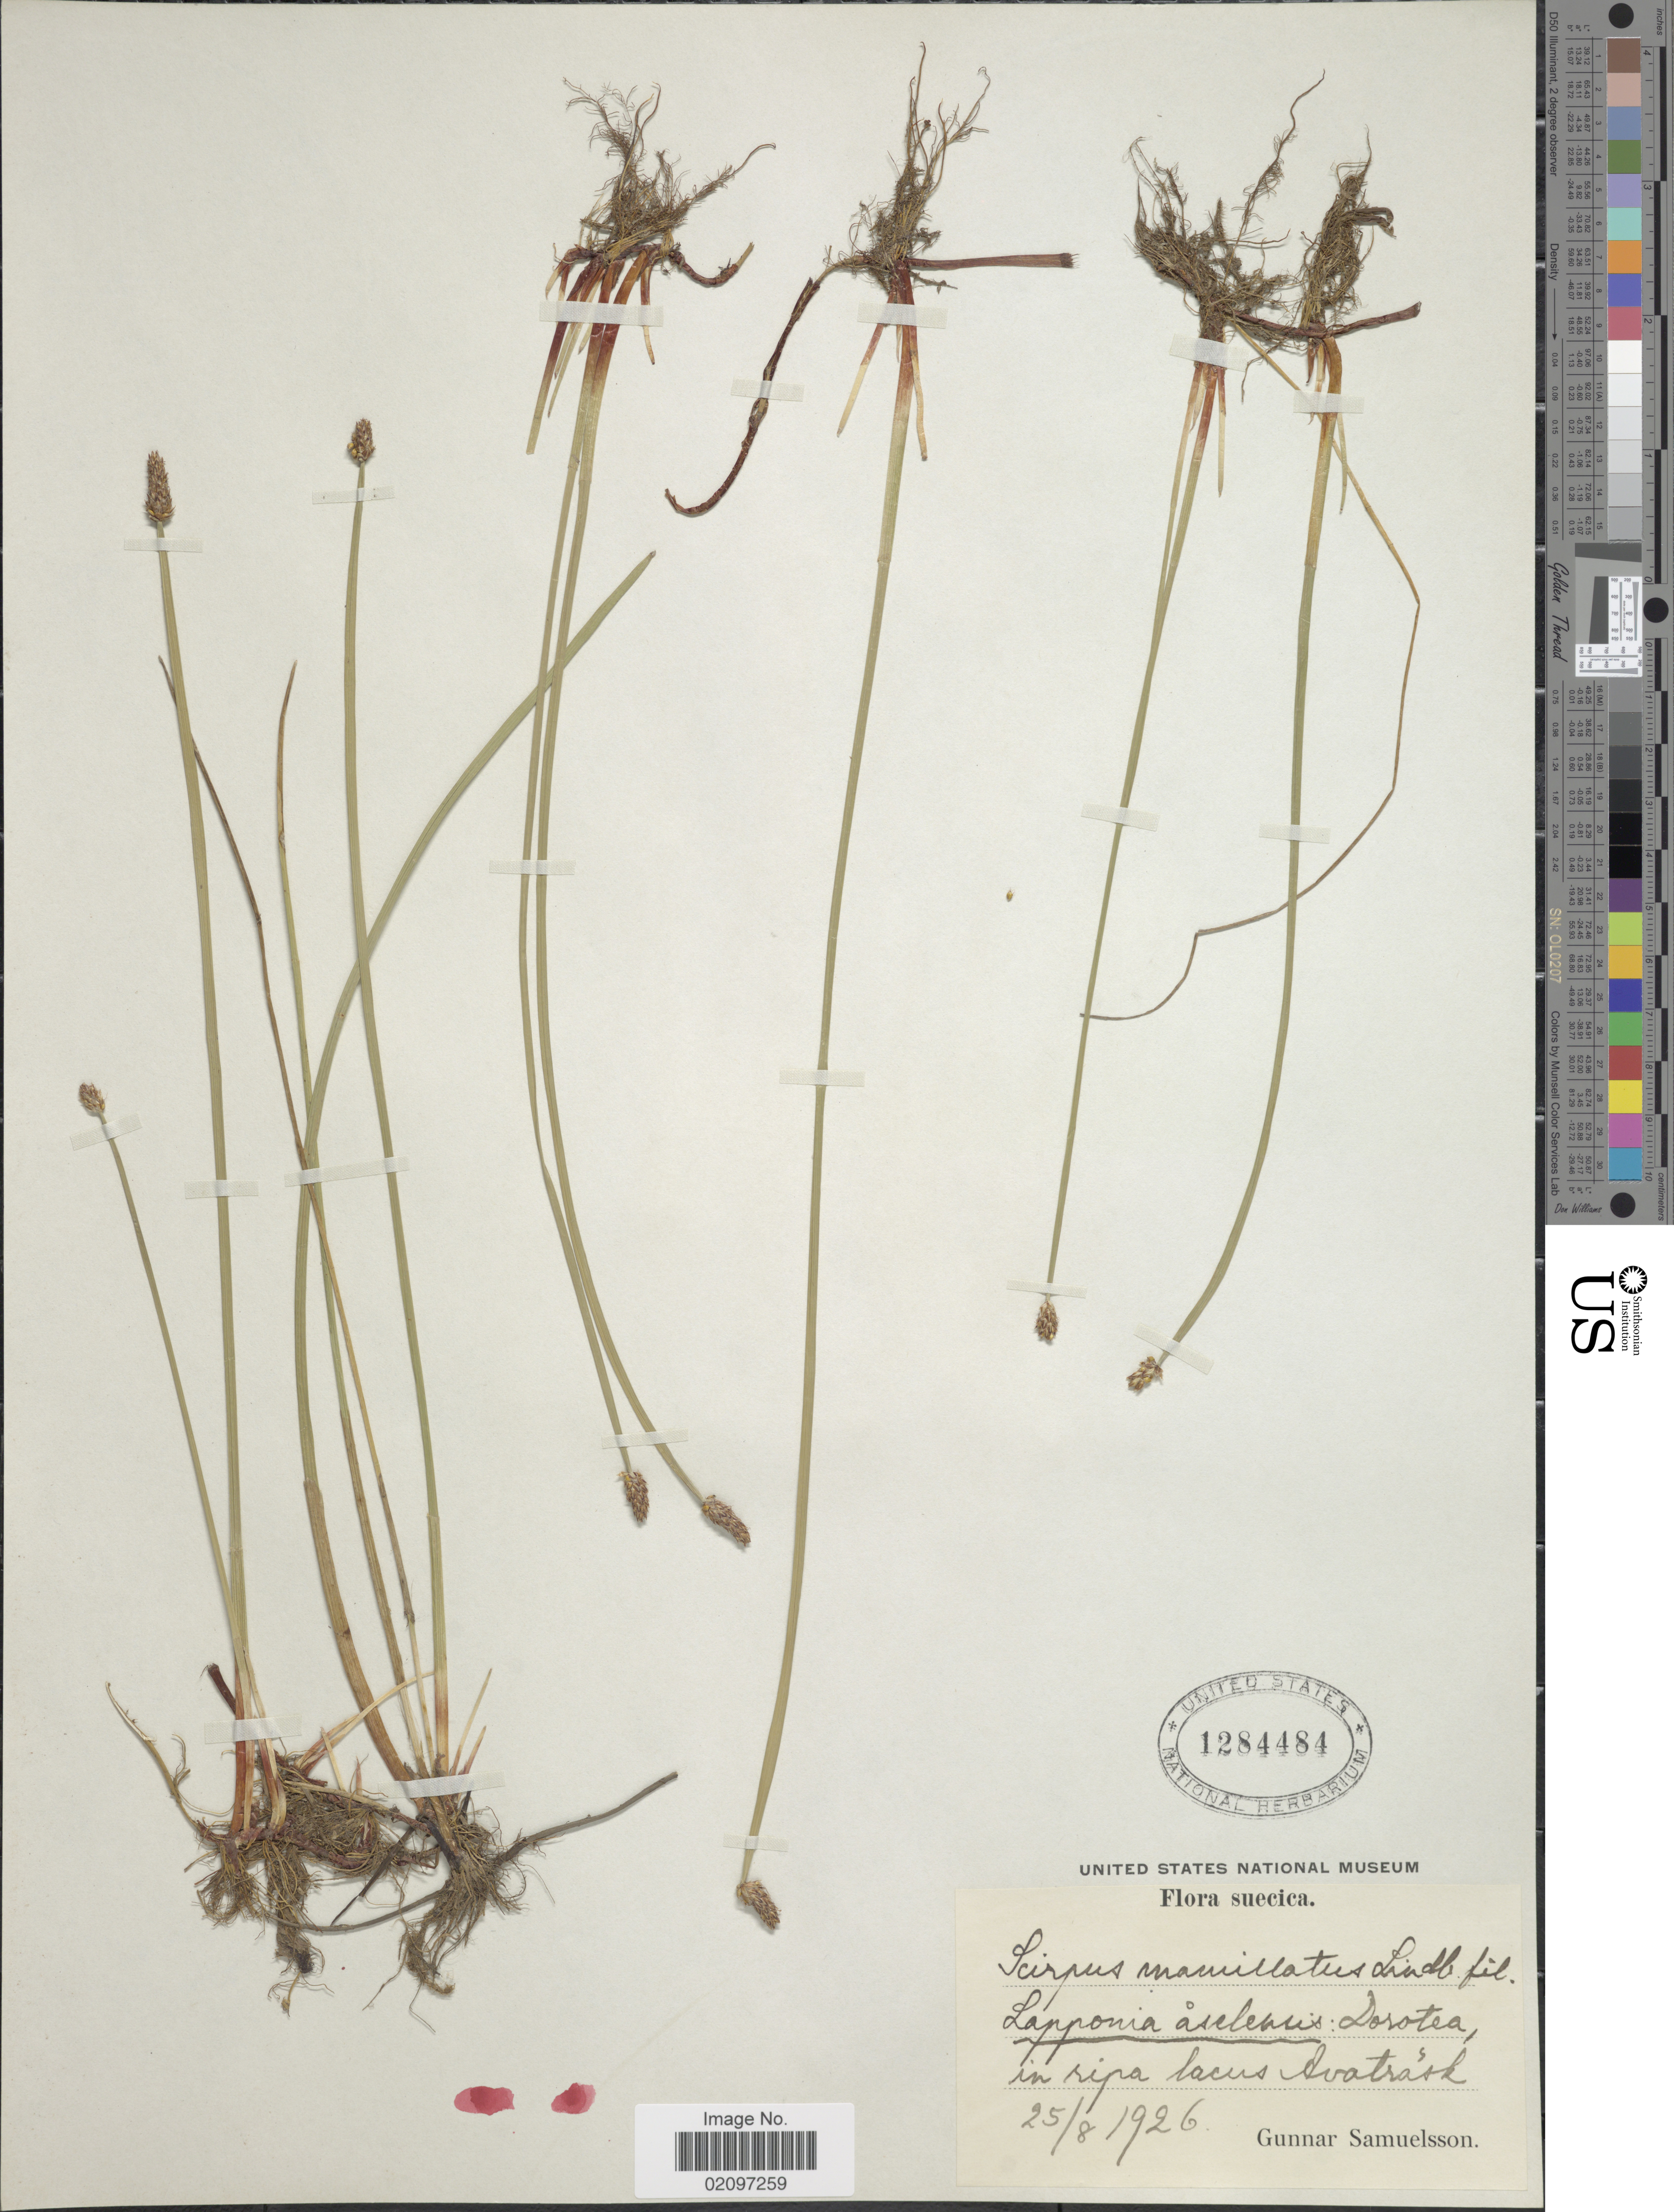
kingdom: Plantae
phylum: Tracheophyta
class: Liliopsida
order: Poales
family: Cyperaceae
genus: Eleocharis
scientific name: Eleocharis mamillata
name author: (H. Lindb.) H. Lindb.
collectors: G. Samuelson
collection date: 1926-08-25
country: Sweden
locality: Suecica, Lapponia aselensis: Dorotea, in ripa lacus Avatrask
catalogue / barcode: US 1284484